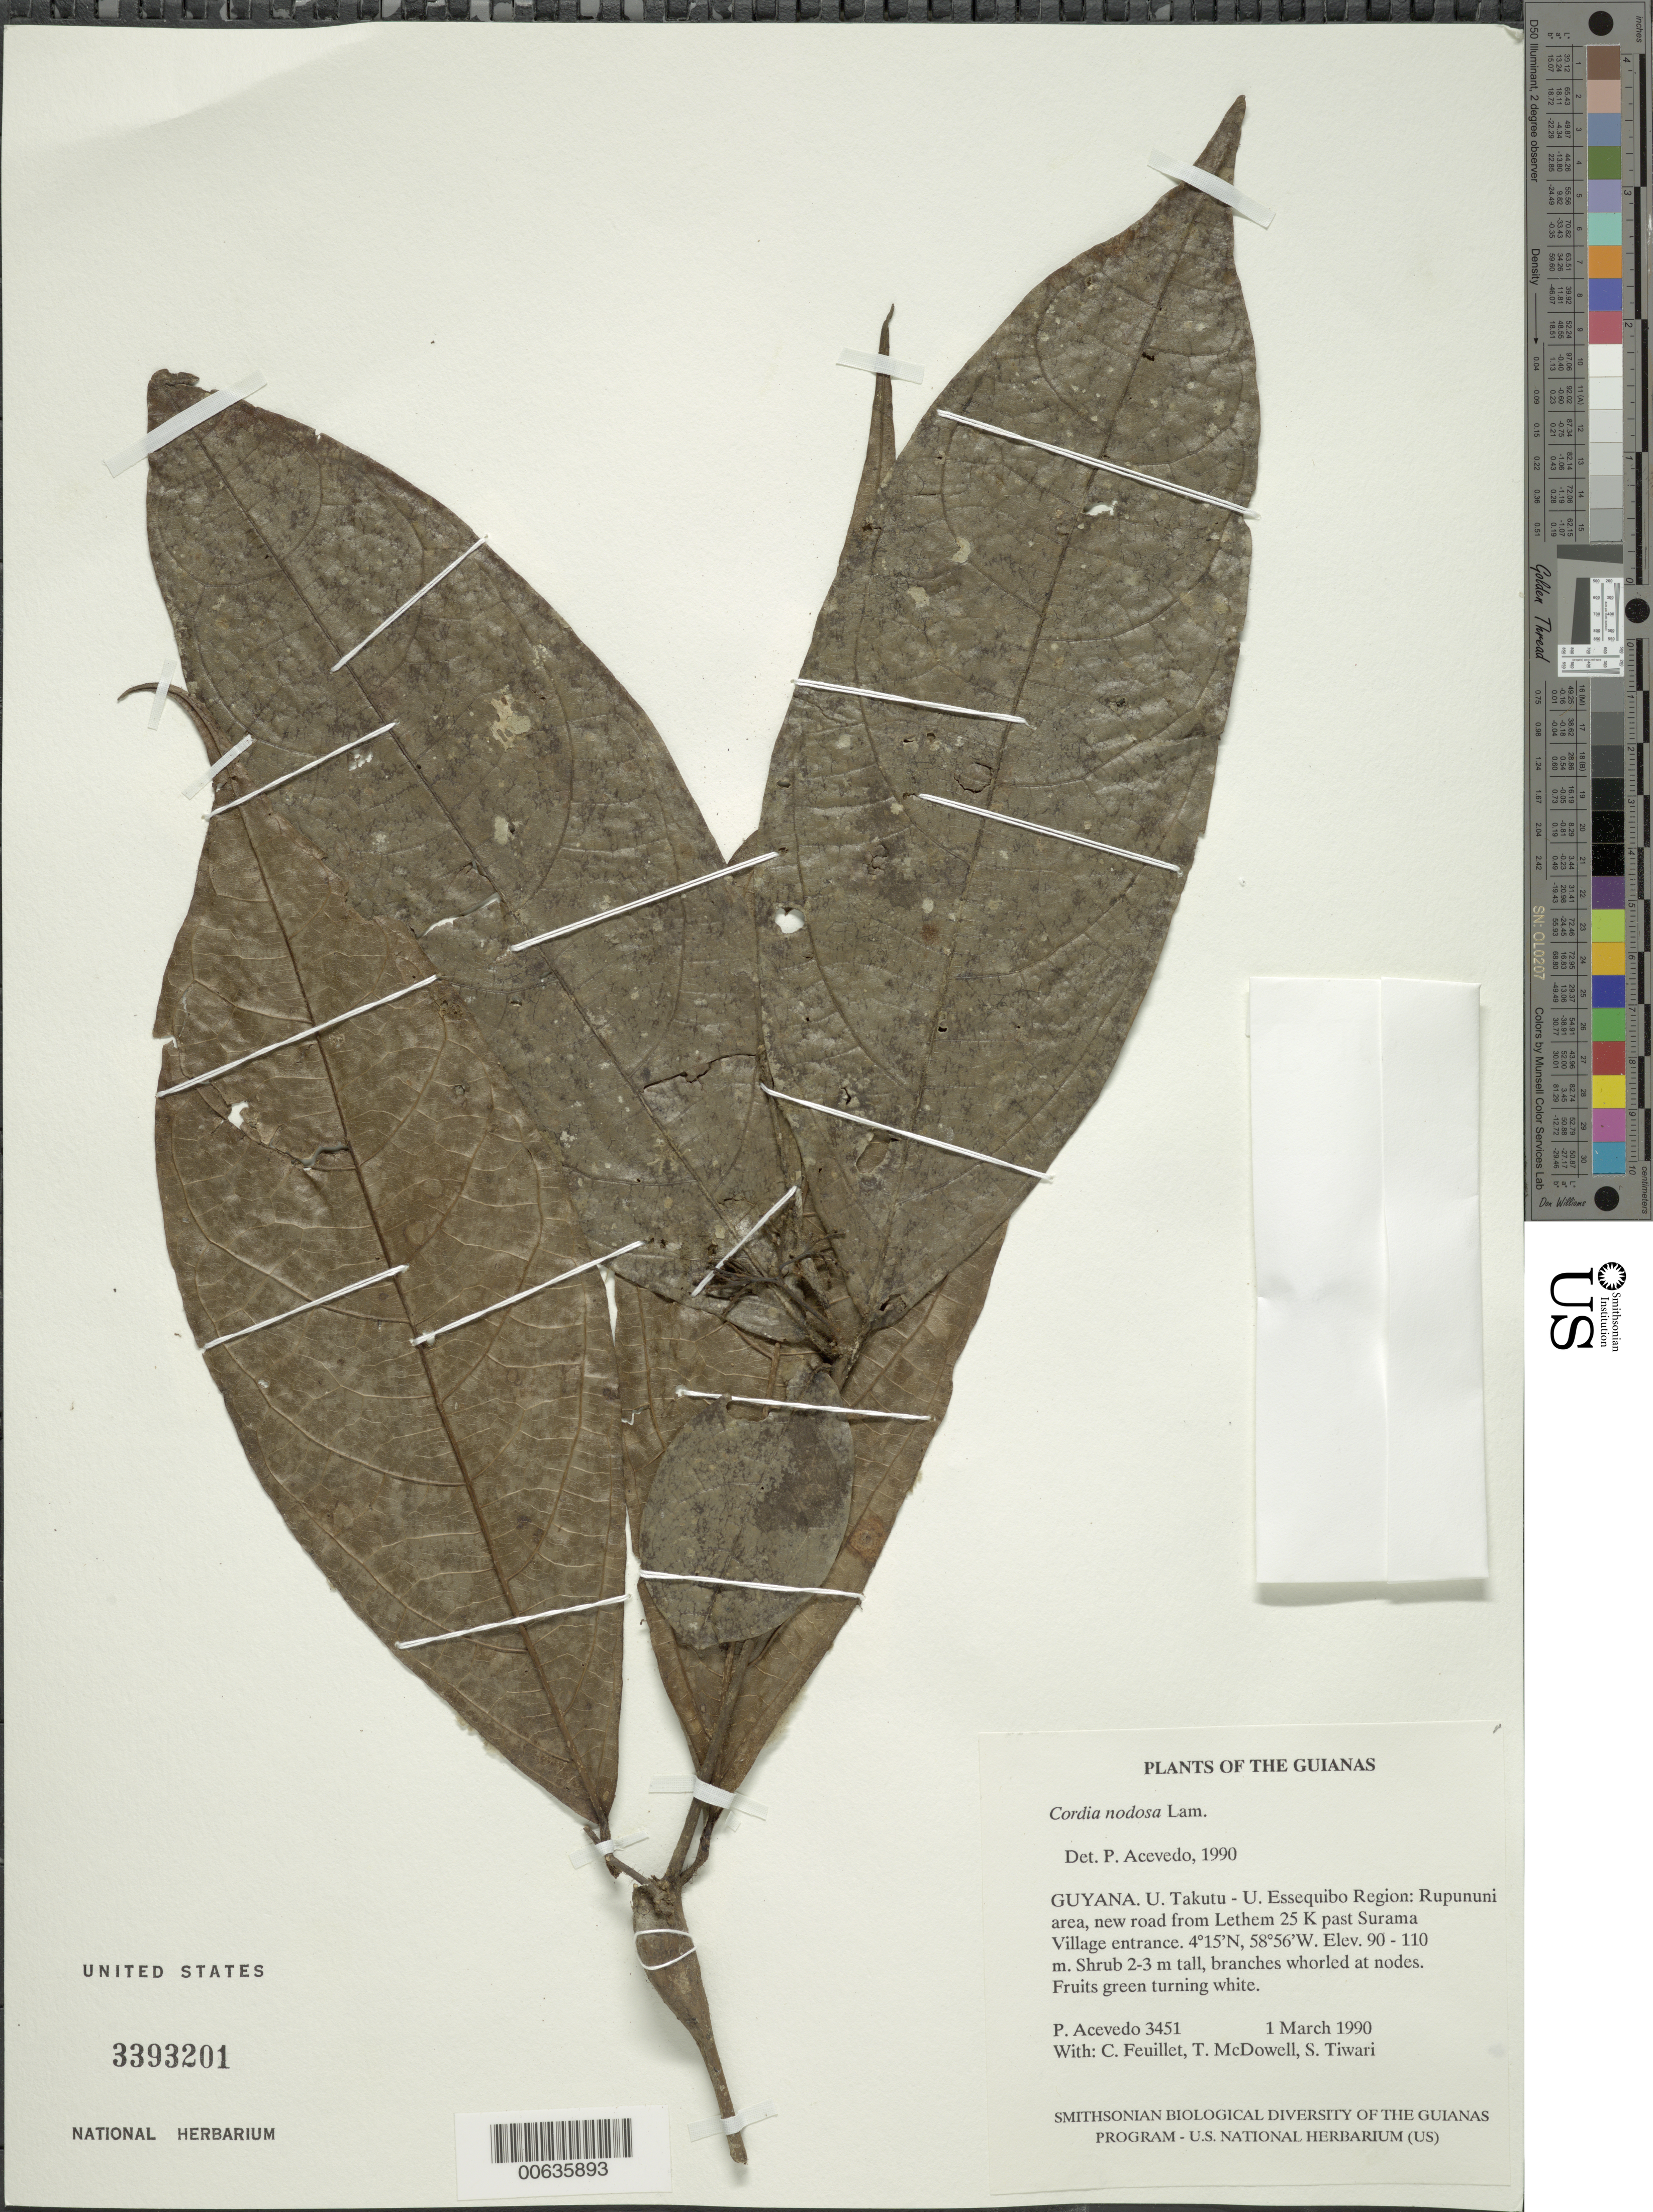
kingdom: Plantae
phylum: Tracheophyta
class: Magnoliopsida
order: Boraginales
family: Cordiaceae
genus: Cordia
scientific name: Cordia nodosa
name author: Lam.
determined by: Acevedo-Rodríguez, P., (BOT), Smithsonian Institution - National Museum of Natural History (UNITED STATES)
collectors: P. Acevedo-Rodr., C. Feuillet, T. McDowell & S. Tiwari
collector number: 3451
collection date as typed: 01 Mar 1990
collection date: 1990-03-01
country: Guyana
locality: U. Takutu - U. Essequibo. Rupununi area, new road from Lethem 25 K past Surama Village entrance.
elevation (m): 90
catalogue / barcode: US 3393201